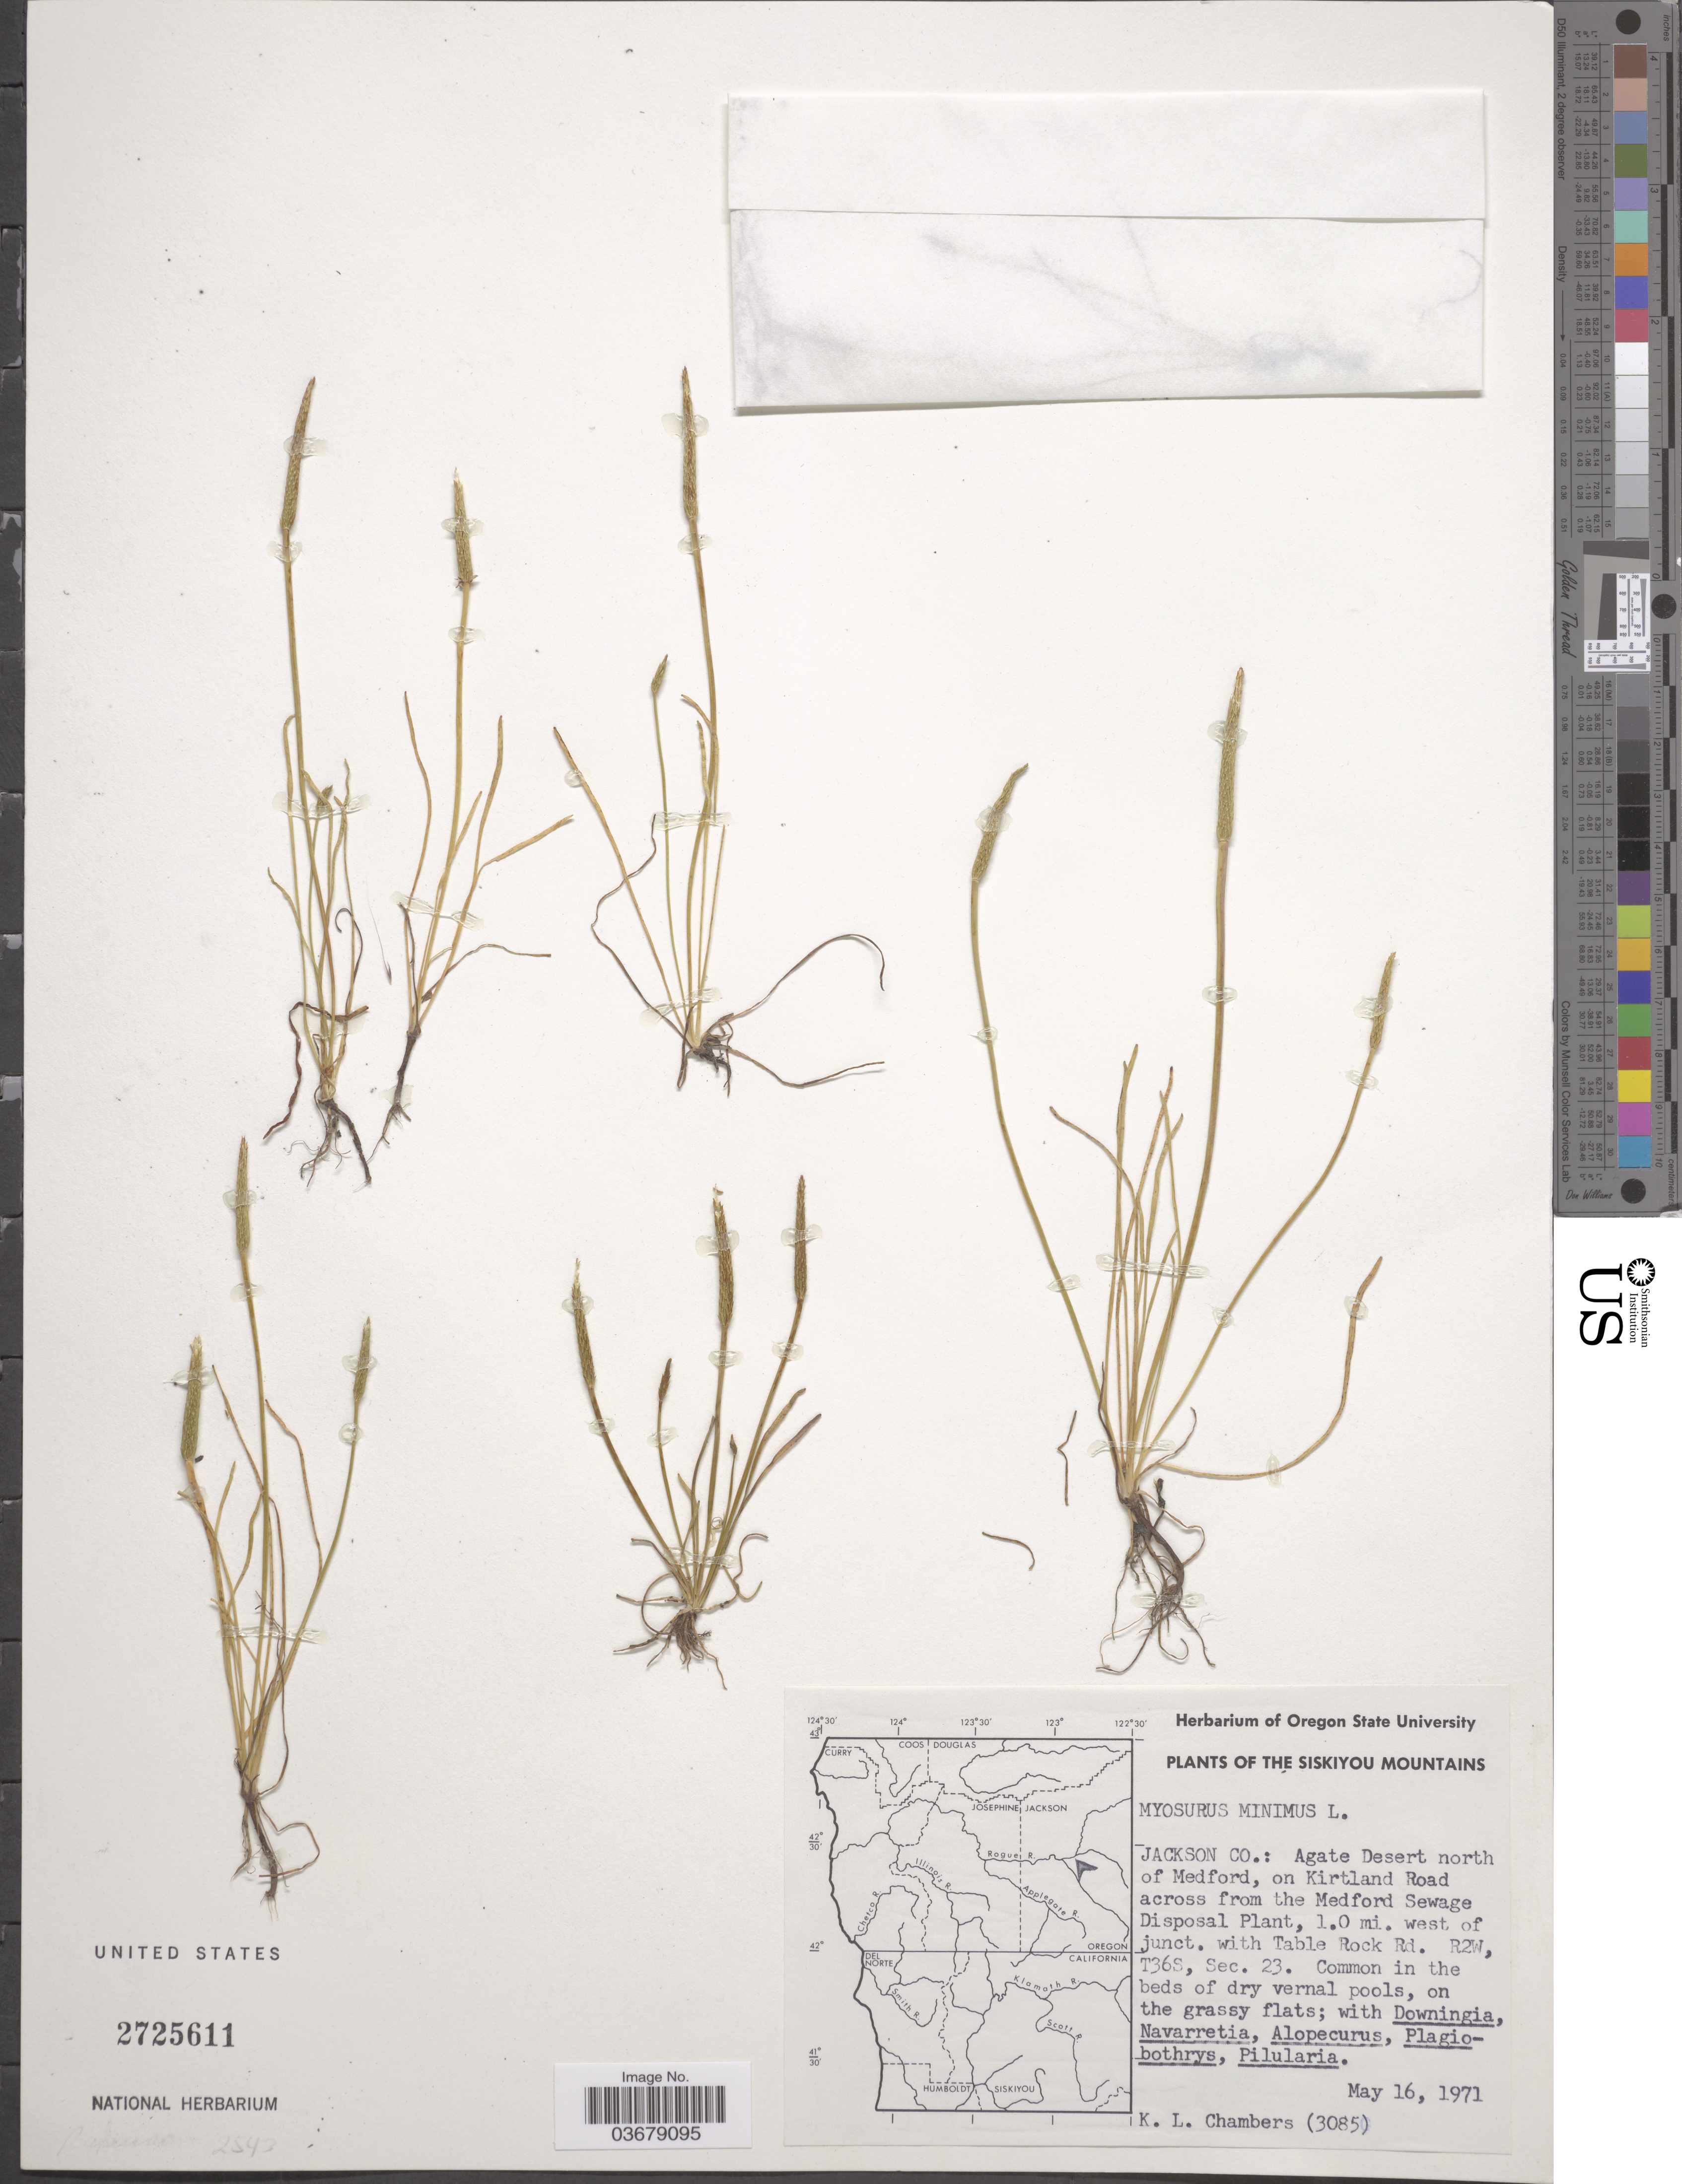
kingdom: Plantae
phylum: Tracheophyta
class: Magnoliopsida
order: Ranunculales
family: Ranunculaceae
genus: Myosurus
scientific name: Myosurus minimus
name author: L.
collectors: K. Chambers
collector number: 3085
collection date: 1971-05-16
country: United States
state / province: Oregon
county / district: Jackson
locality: The Siskiyou Mountains, Jackson Co.: Agate Desert north of Medford, on Kirtland Road across from the Medford Sewage Disposal Plant, 1.0 mi. west of junct. with Table Rock Rd. R2W, T36S, Sec. 23.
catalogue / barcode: US 2725611